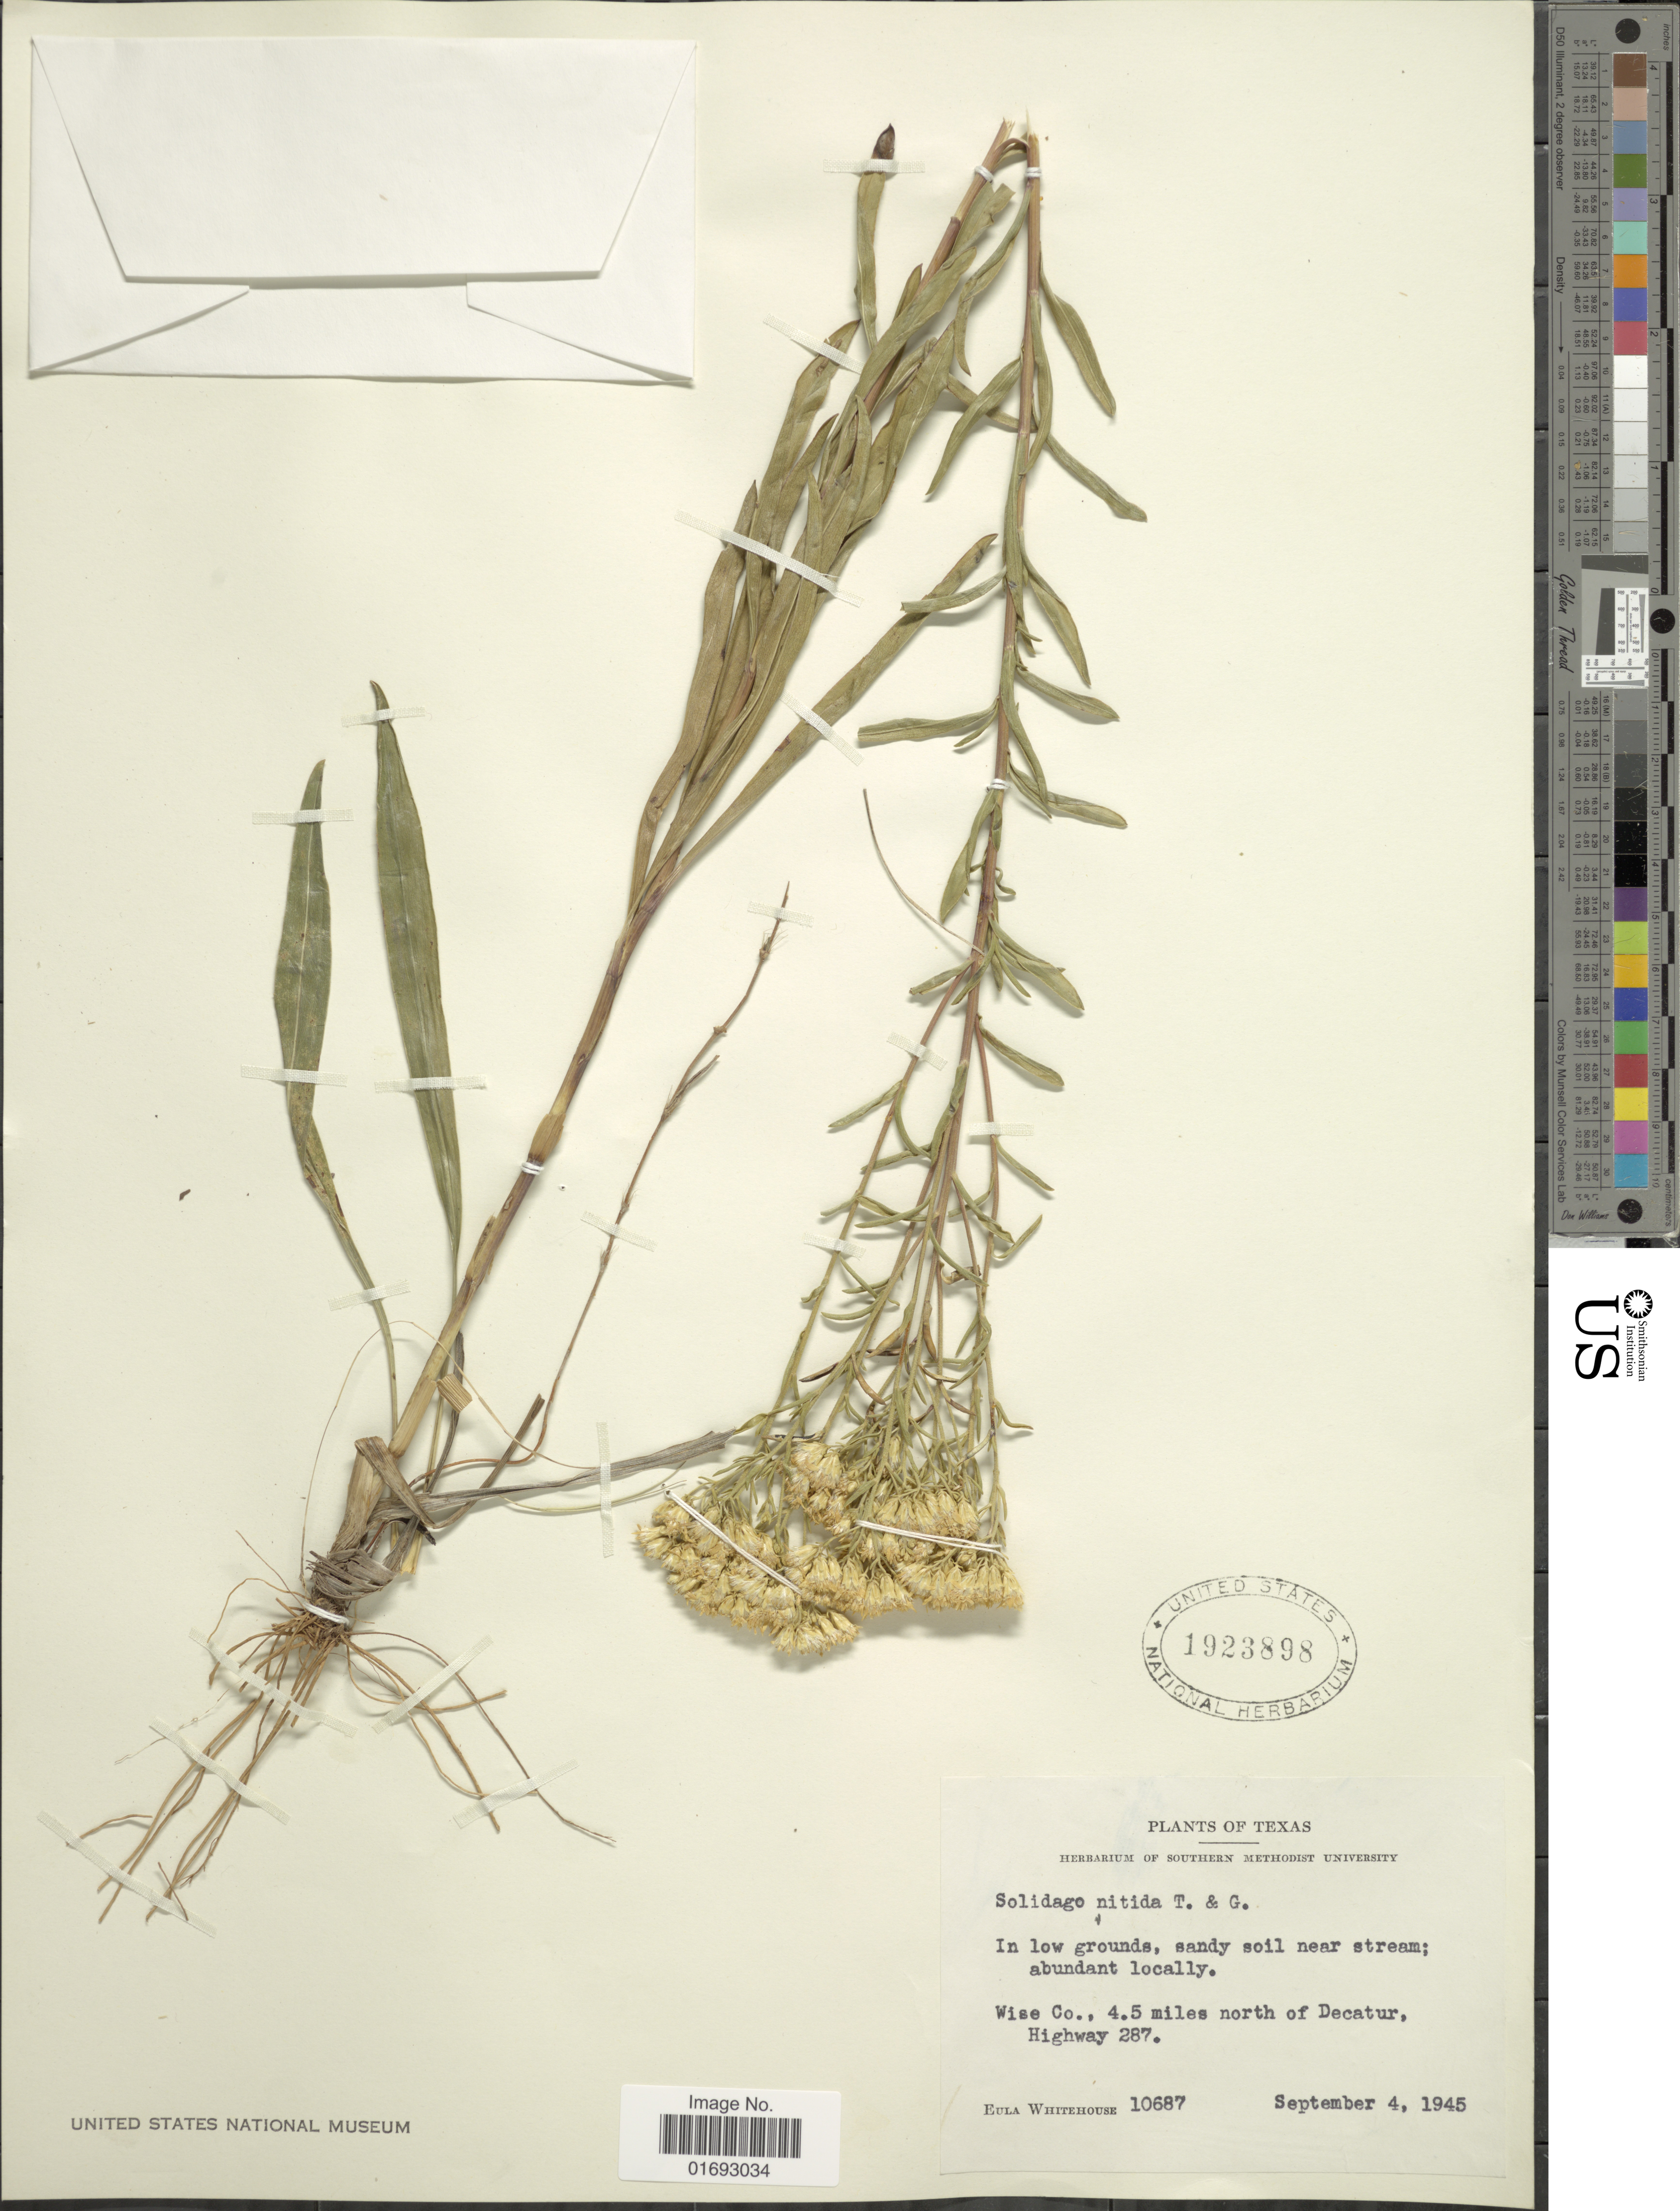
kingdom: Plantae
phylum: Tracheophyta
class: Magnoliopsida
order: Asterales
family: Asteraceae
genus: Oligoneuron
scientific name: Oligoneuron nitidum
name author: (Torr. & A. Gray) Small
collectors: E. Whitehouse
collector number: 10687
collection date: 1945-09-04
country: United States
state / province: Texas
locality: Wise Co., 4.5 miles north of Decatur, Highway 287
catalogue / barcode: US 1923898